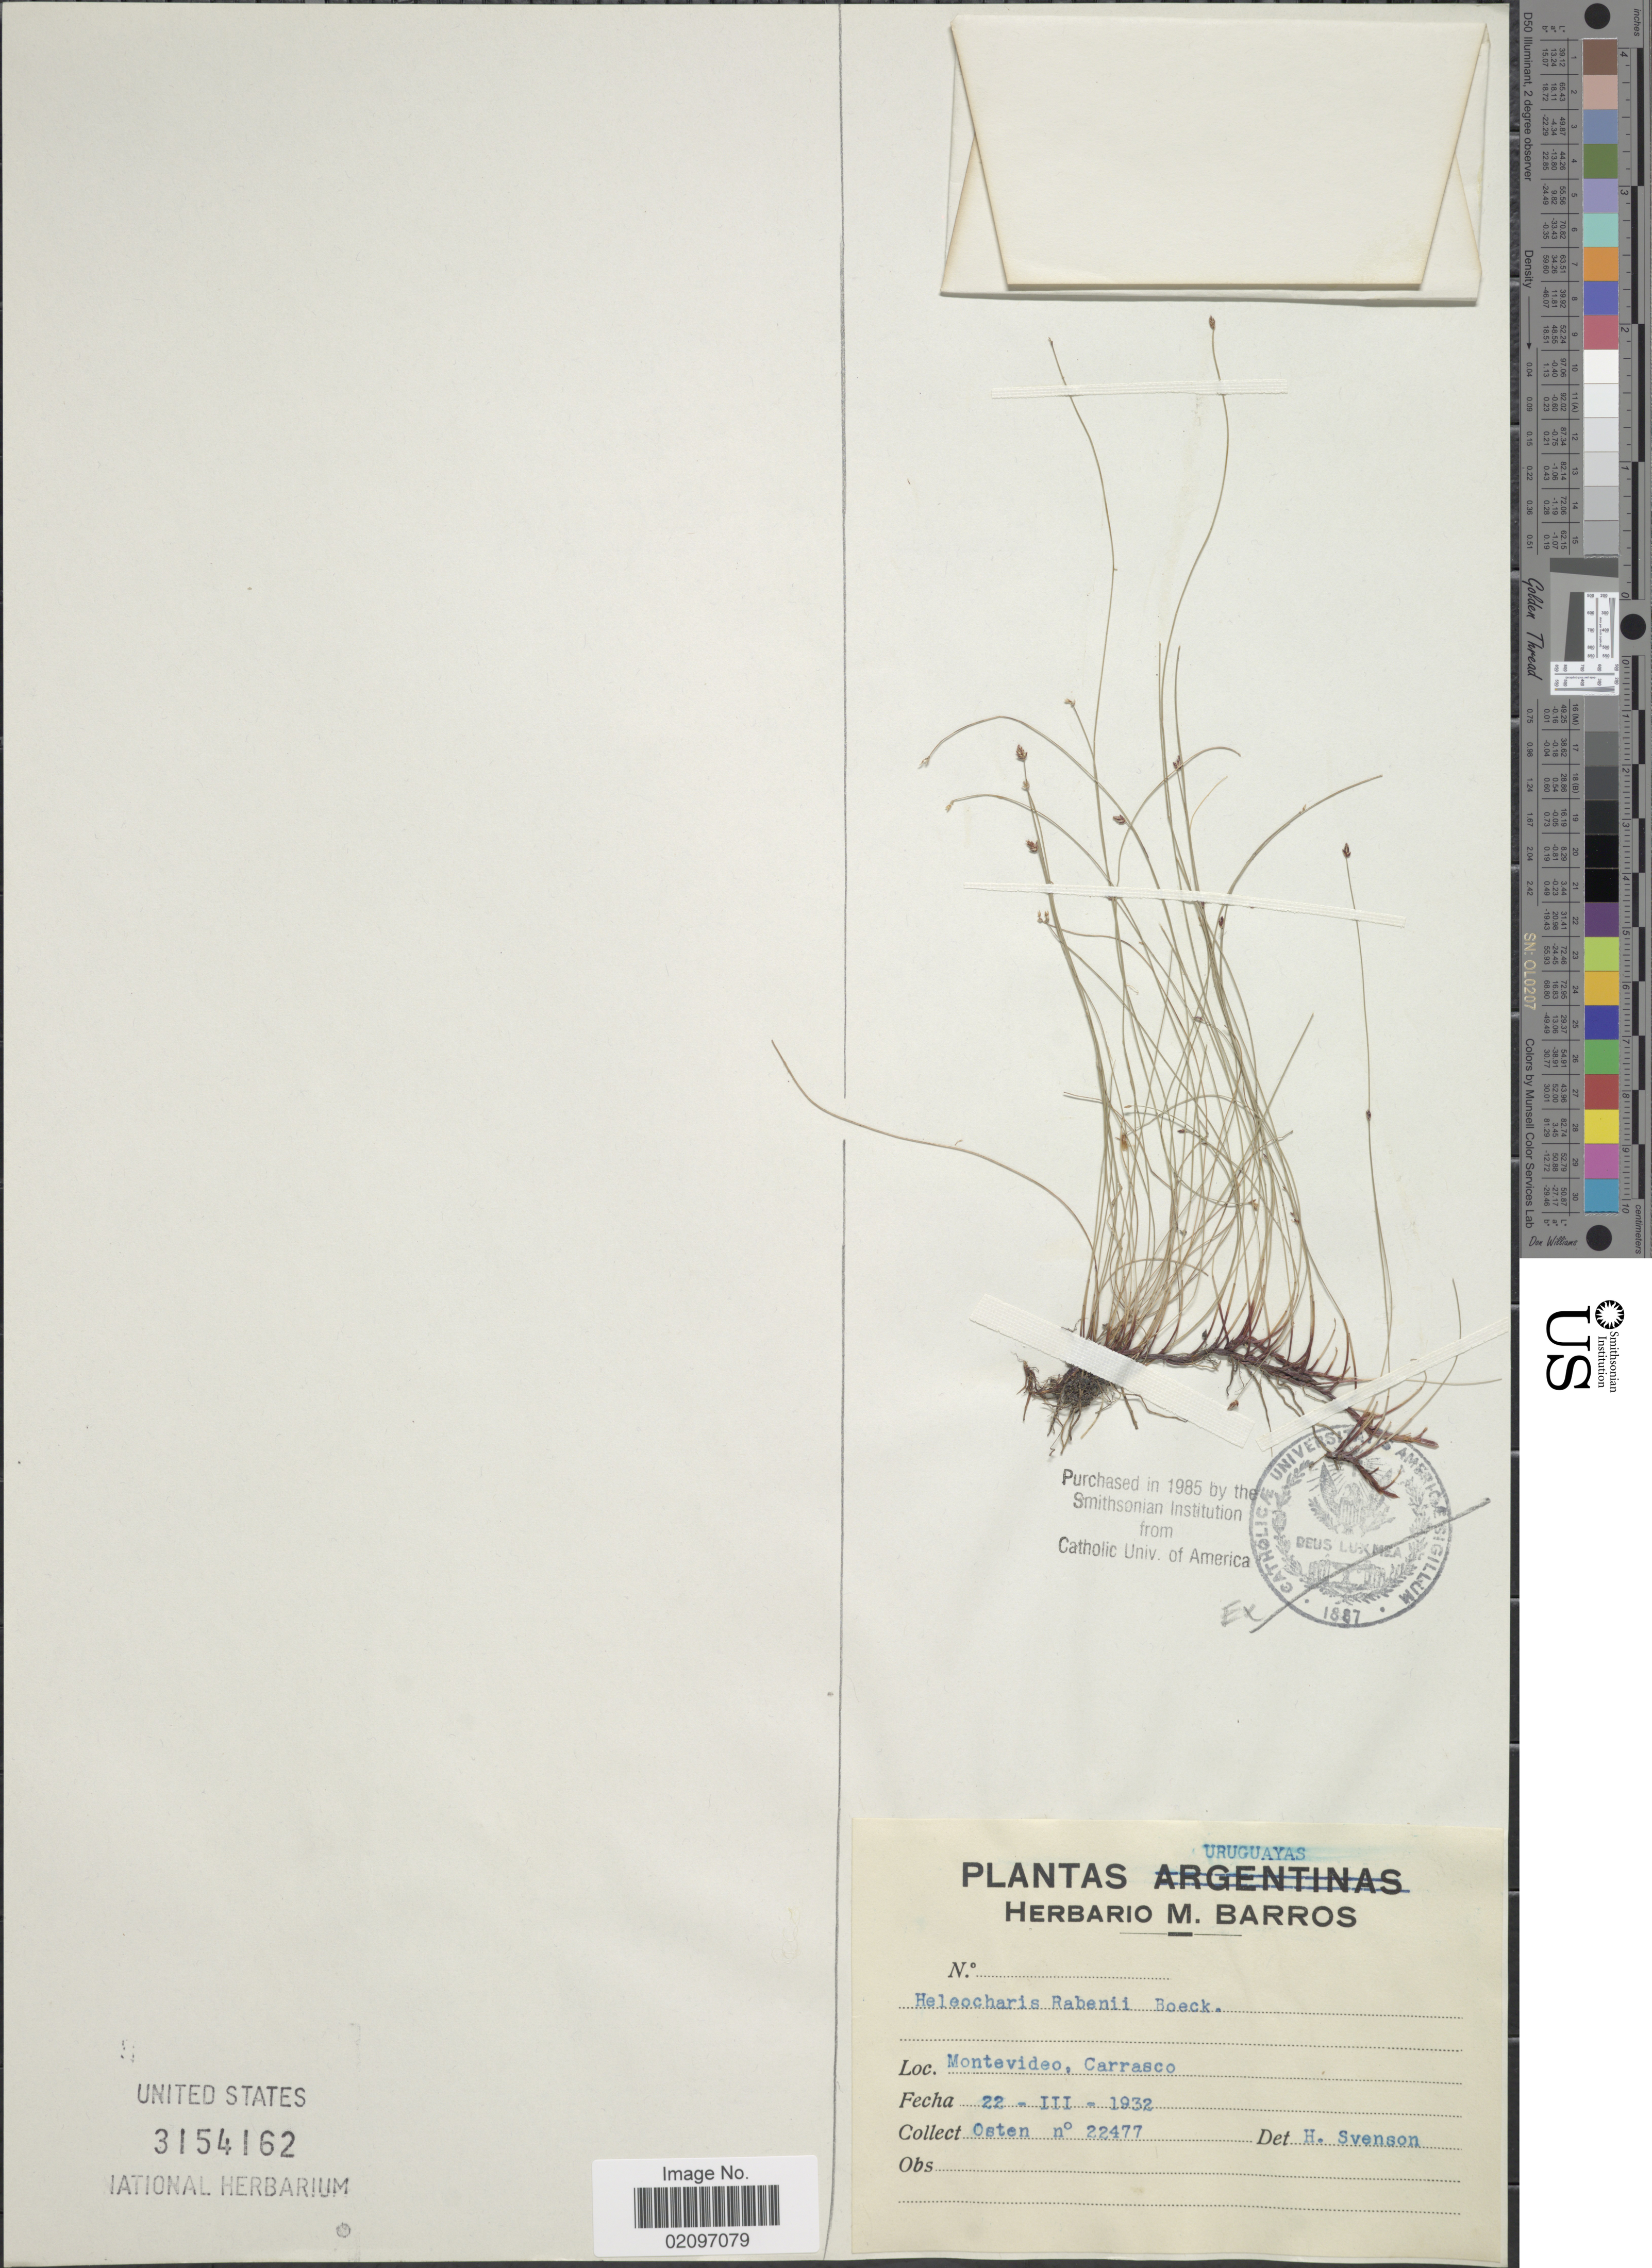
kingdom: Plantae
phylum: Tracheophyta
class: Liliopsida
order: Poales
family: Cyperaceae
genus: Eleocharis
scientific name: Eleocharis rabenii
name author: Boeckeler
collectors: Ex herb. M. Barros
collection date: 1932-03-22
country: Uruguay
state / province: Montevideo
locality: Montevideo, Carrasco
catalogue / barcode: US 3154162